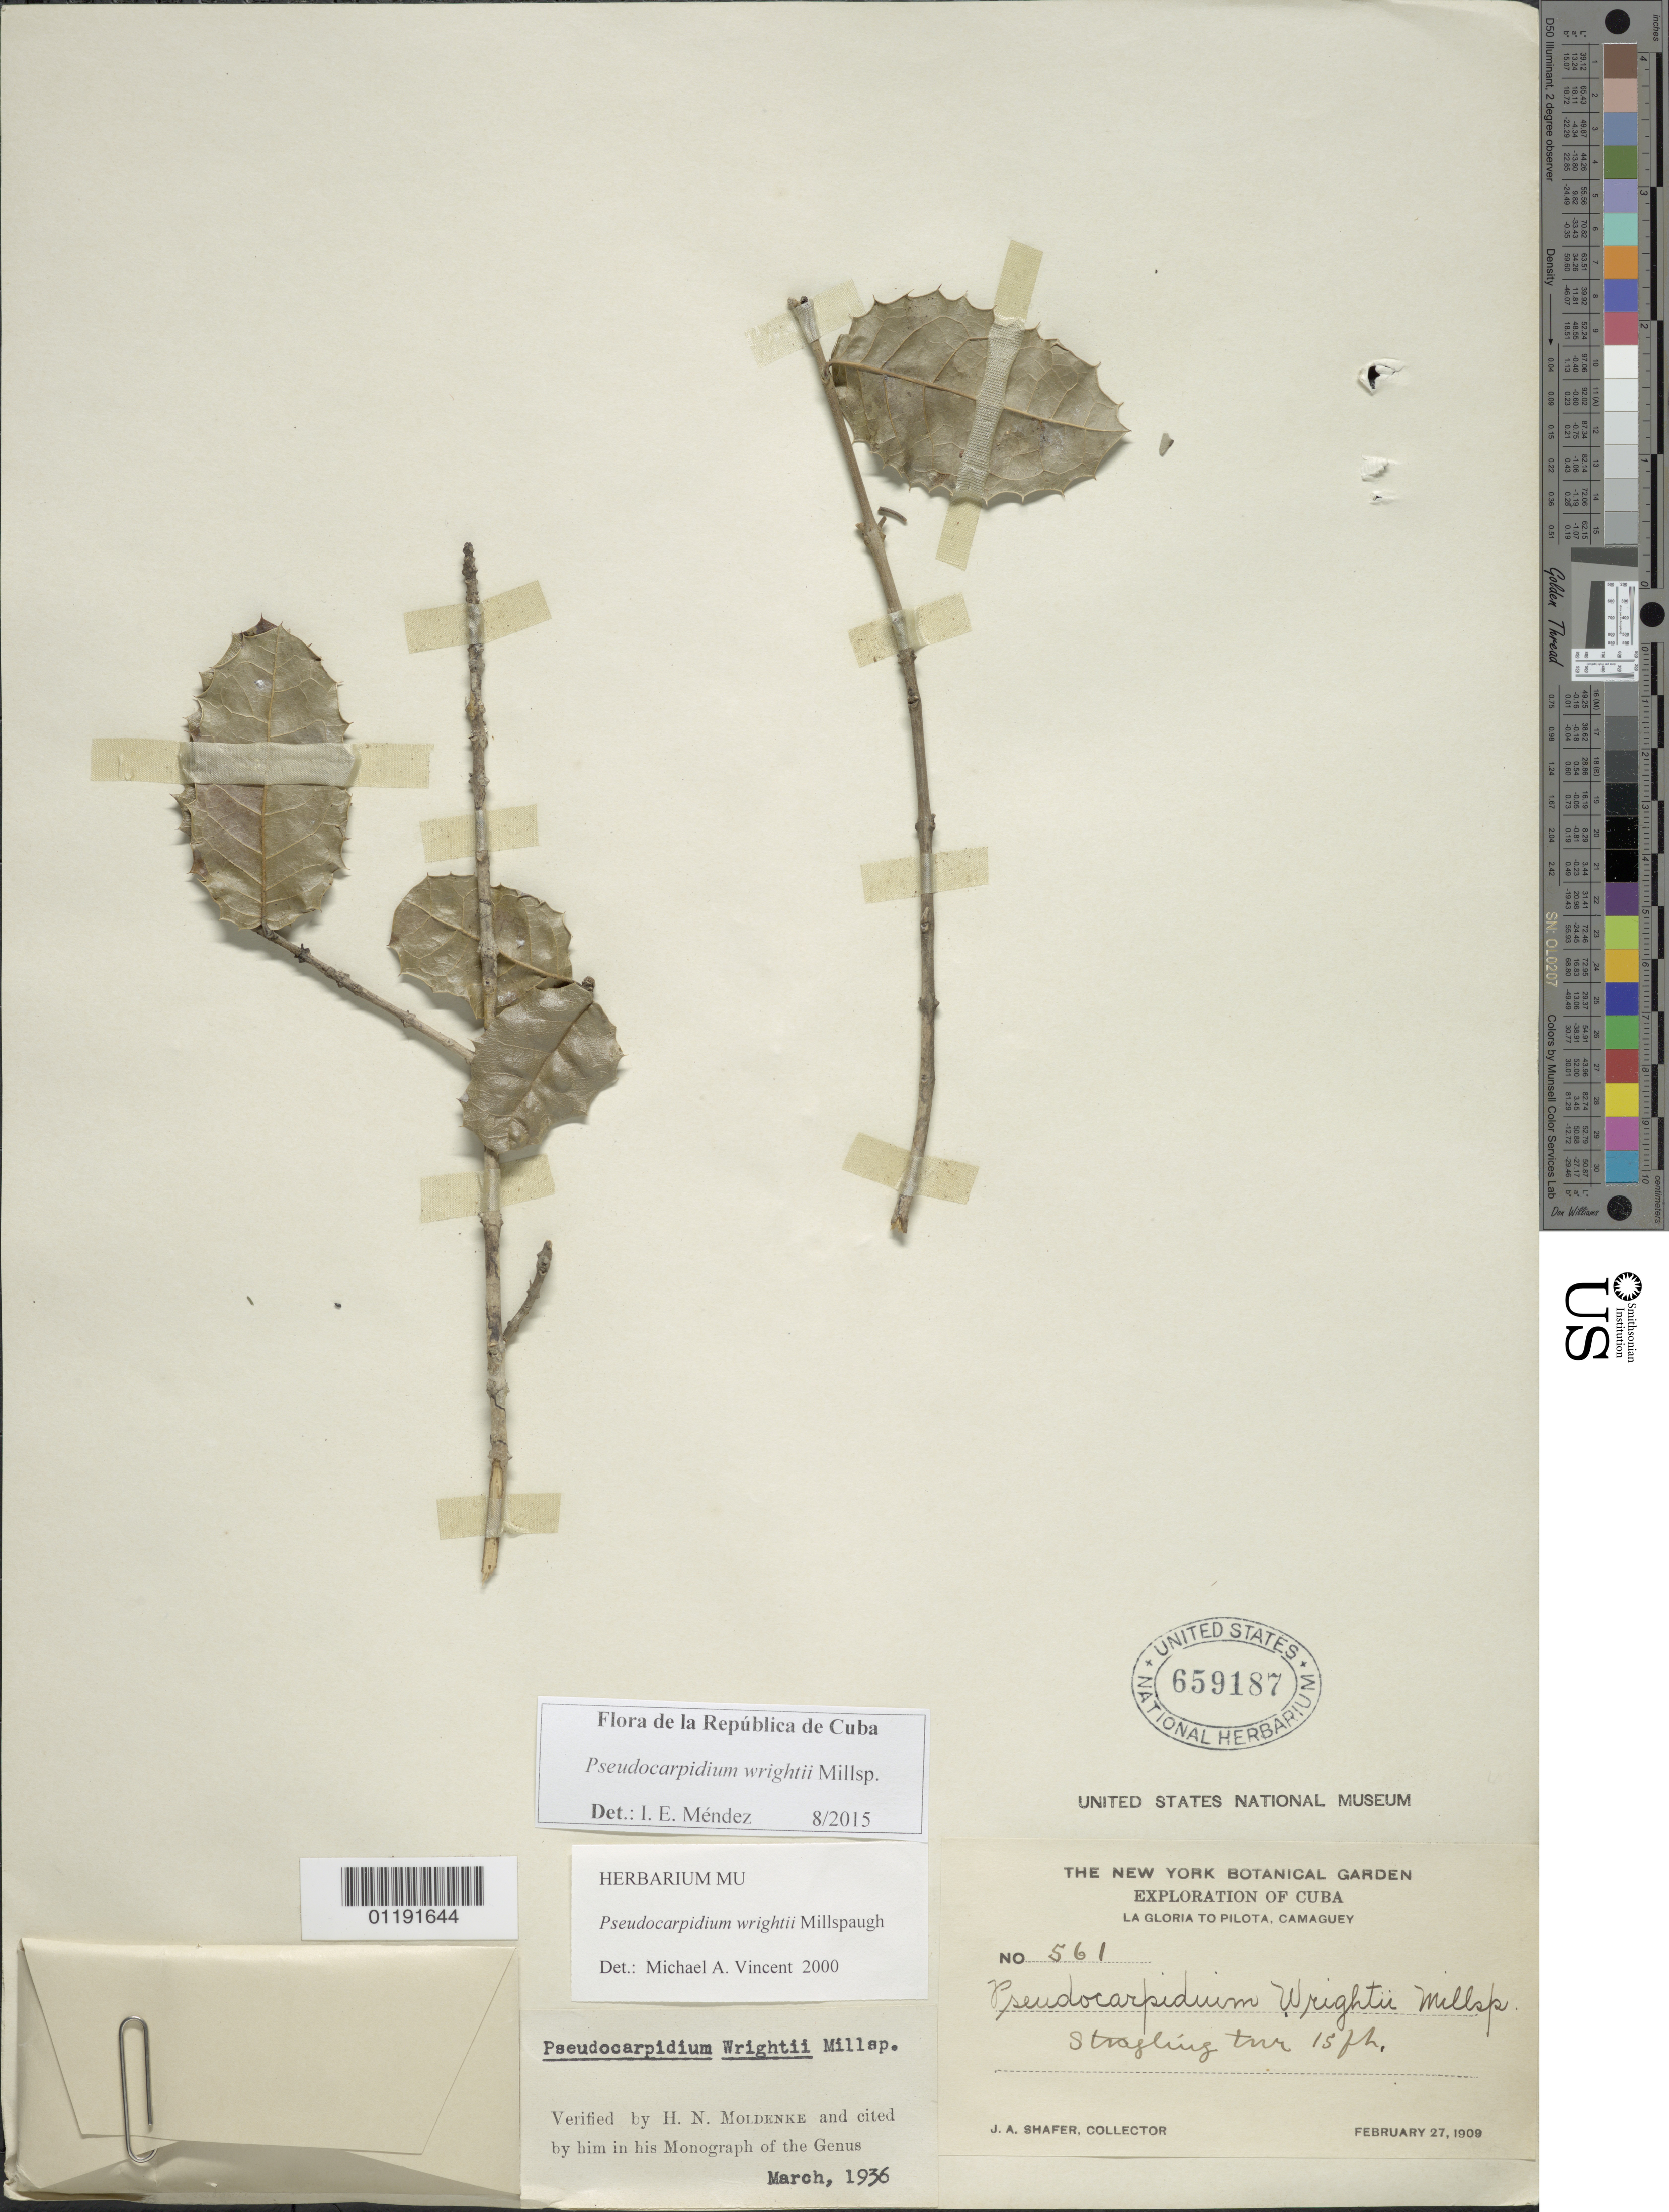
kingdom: Plantae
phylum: Tracheophyta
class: Magnoliopsida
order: Lamiales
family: Lamiaceae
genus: Pseudocarpidium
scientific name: Pseudocarpidium wrightii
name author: Millsp.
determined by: Méndez, I. E.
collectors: J. A. Shafer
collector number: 561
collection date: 1909-02-27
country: Cuba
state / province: Camagüey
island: Cuba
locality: La Gloria to Pilota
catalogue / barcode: US 659187